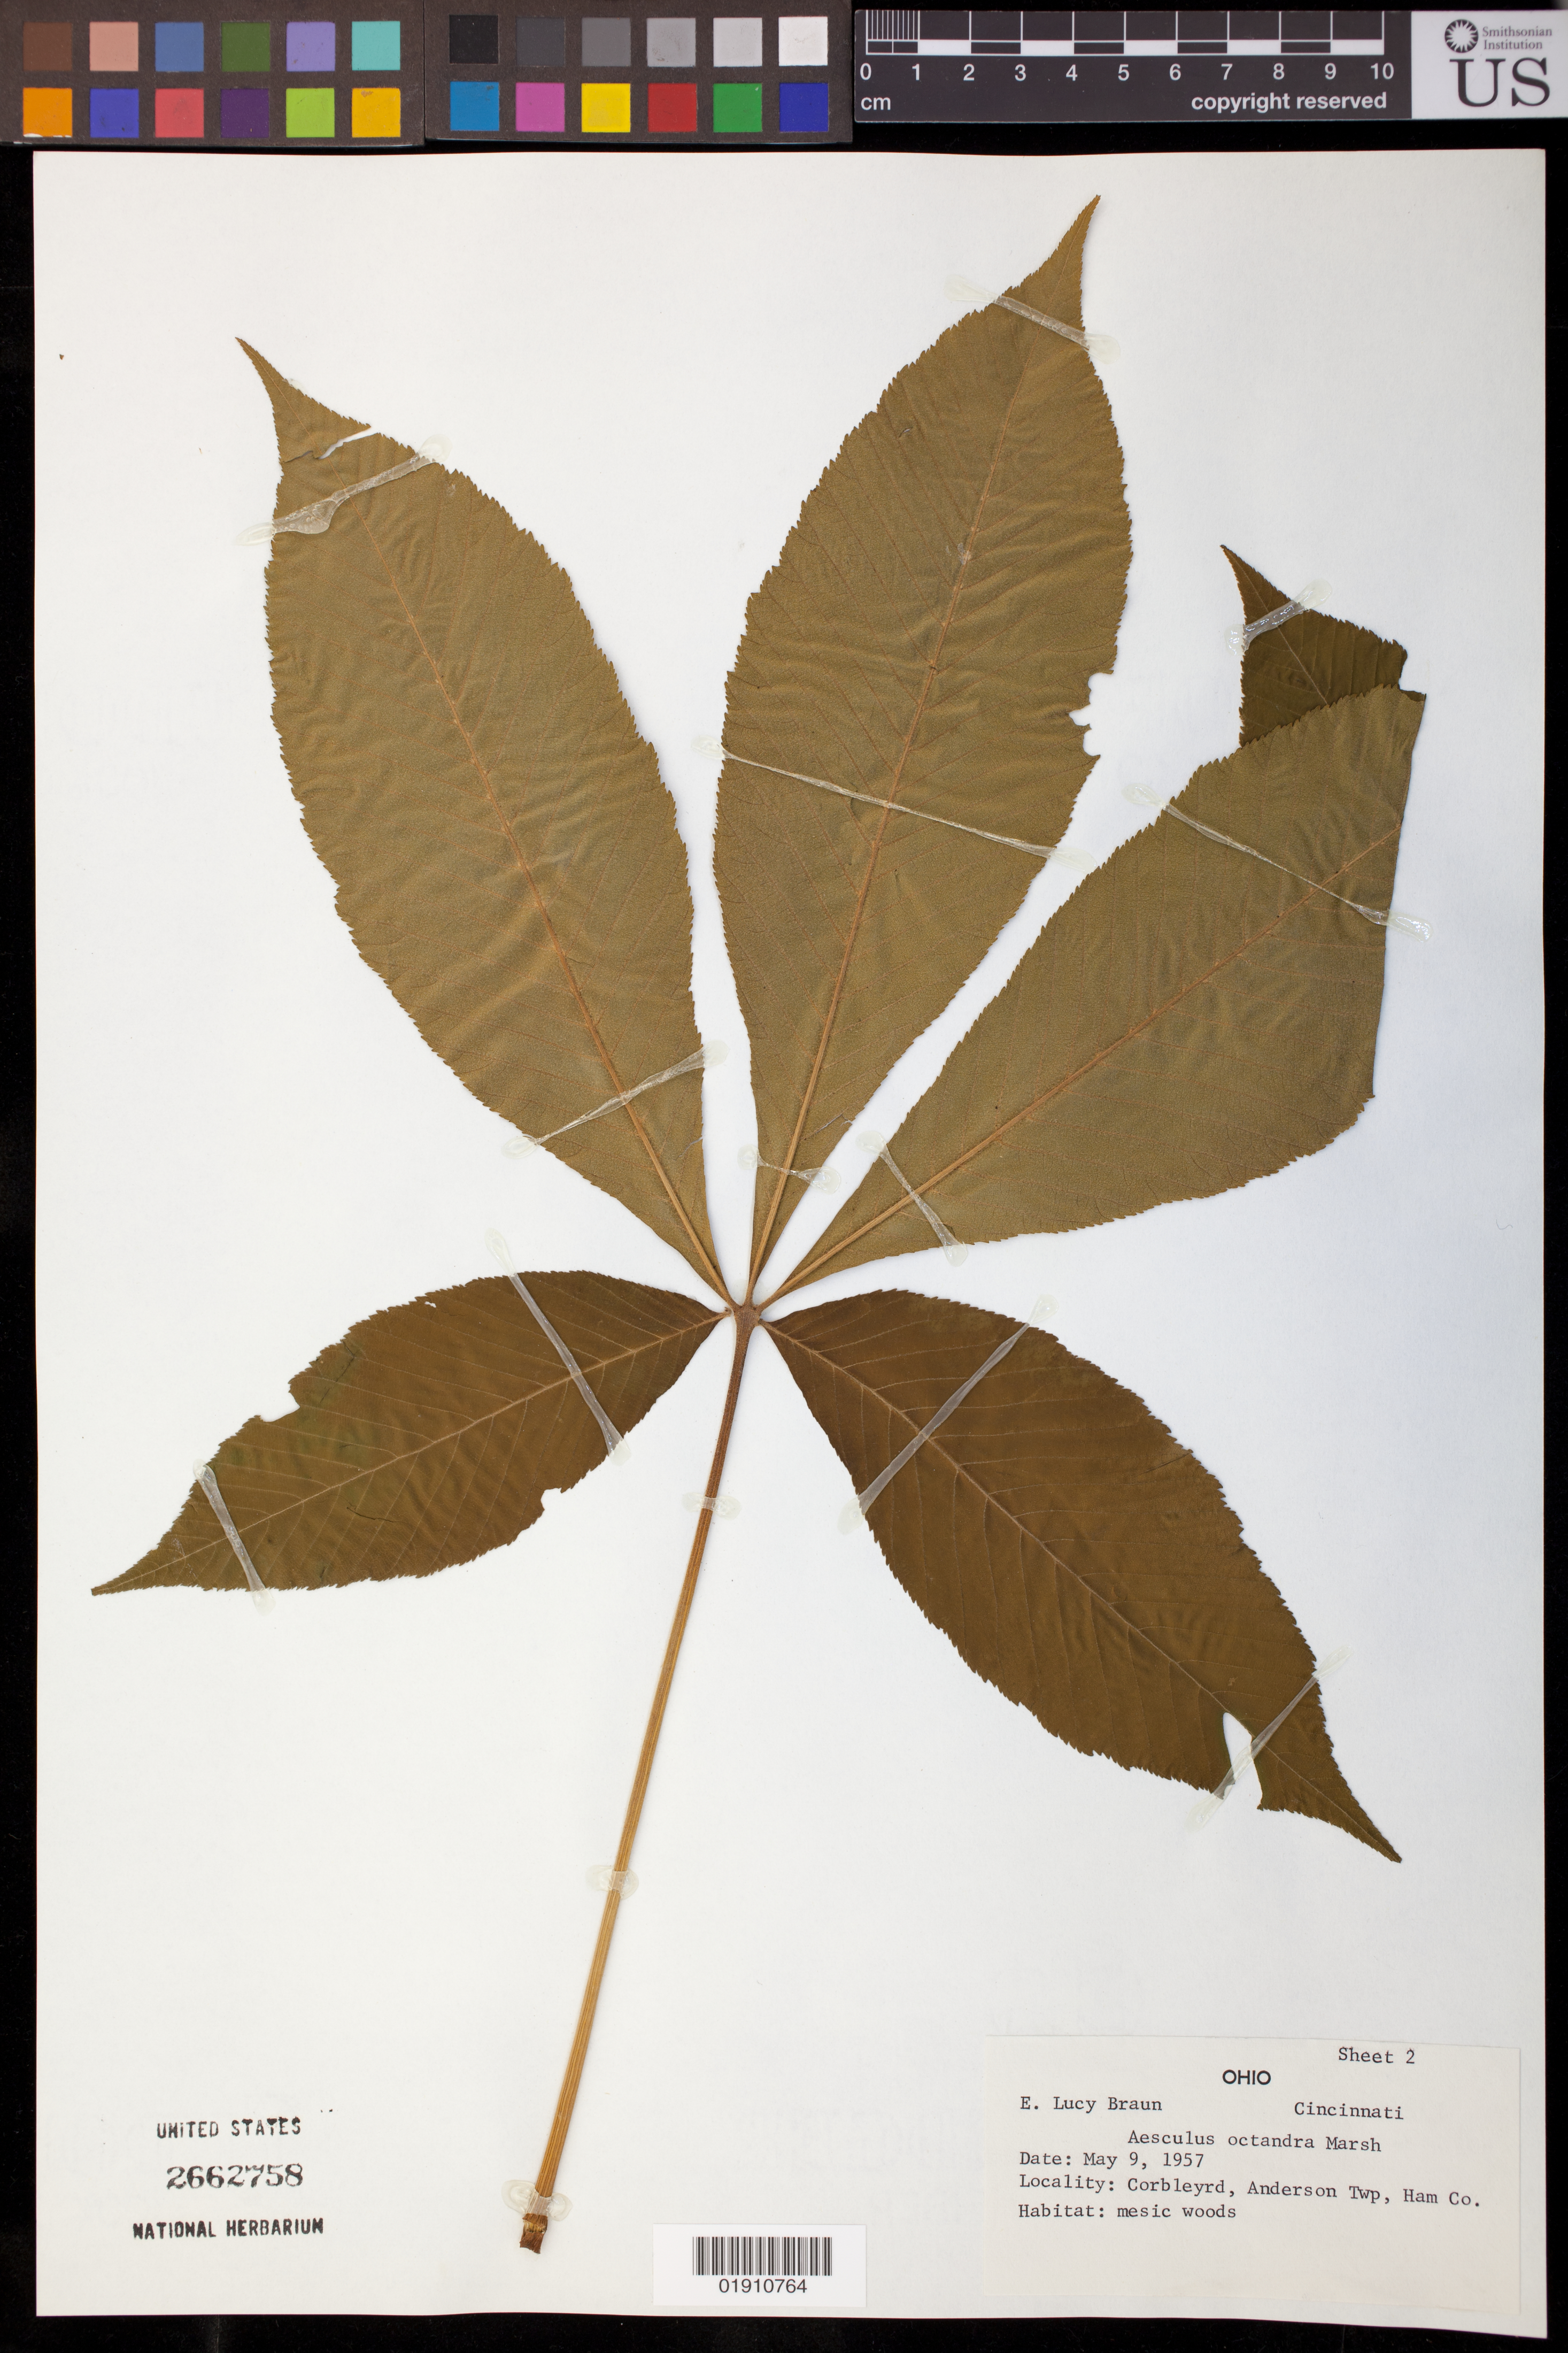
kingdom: Plantae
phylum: Tracheophyta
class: Magnoliopsida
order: Sapindales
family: Sapindaceae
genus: Aesculus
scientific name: Aesculus octandra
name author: Marshall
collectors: E. L. Braun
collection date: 1957-05-09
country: United States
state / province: Ohio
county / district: Hamilton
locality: Corbleyrd, Anderson Twp, Ham Co.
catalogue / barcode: US 2662758